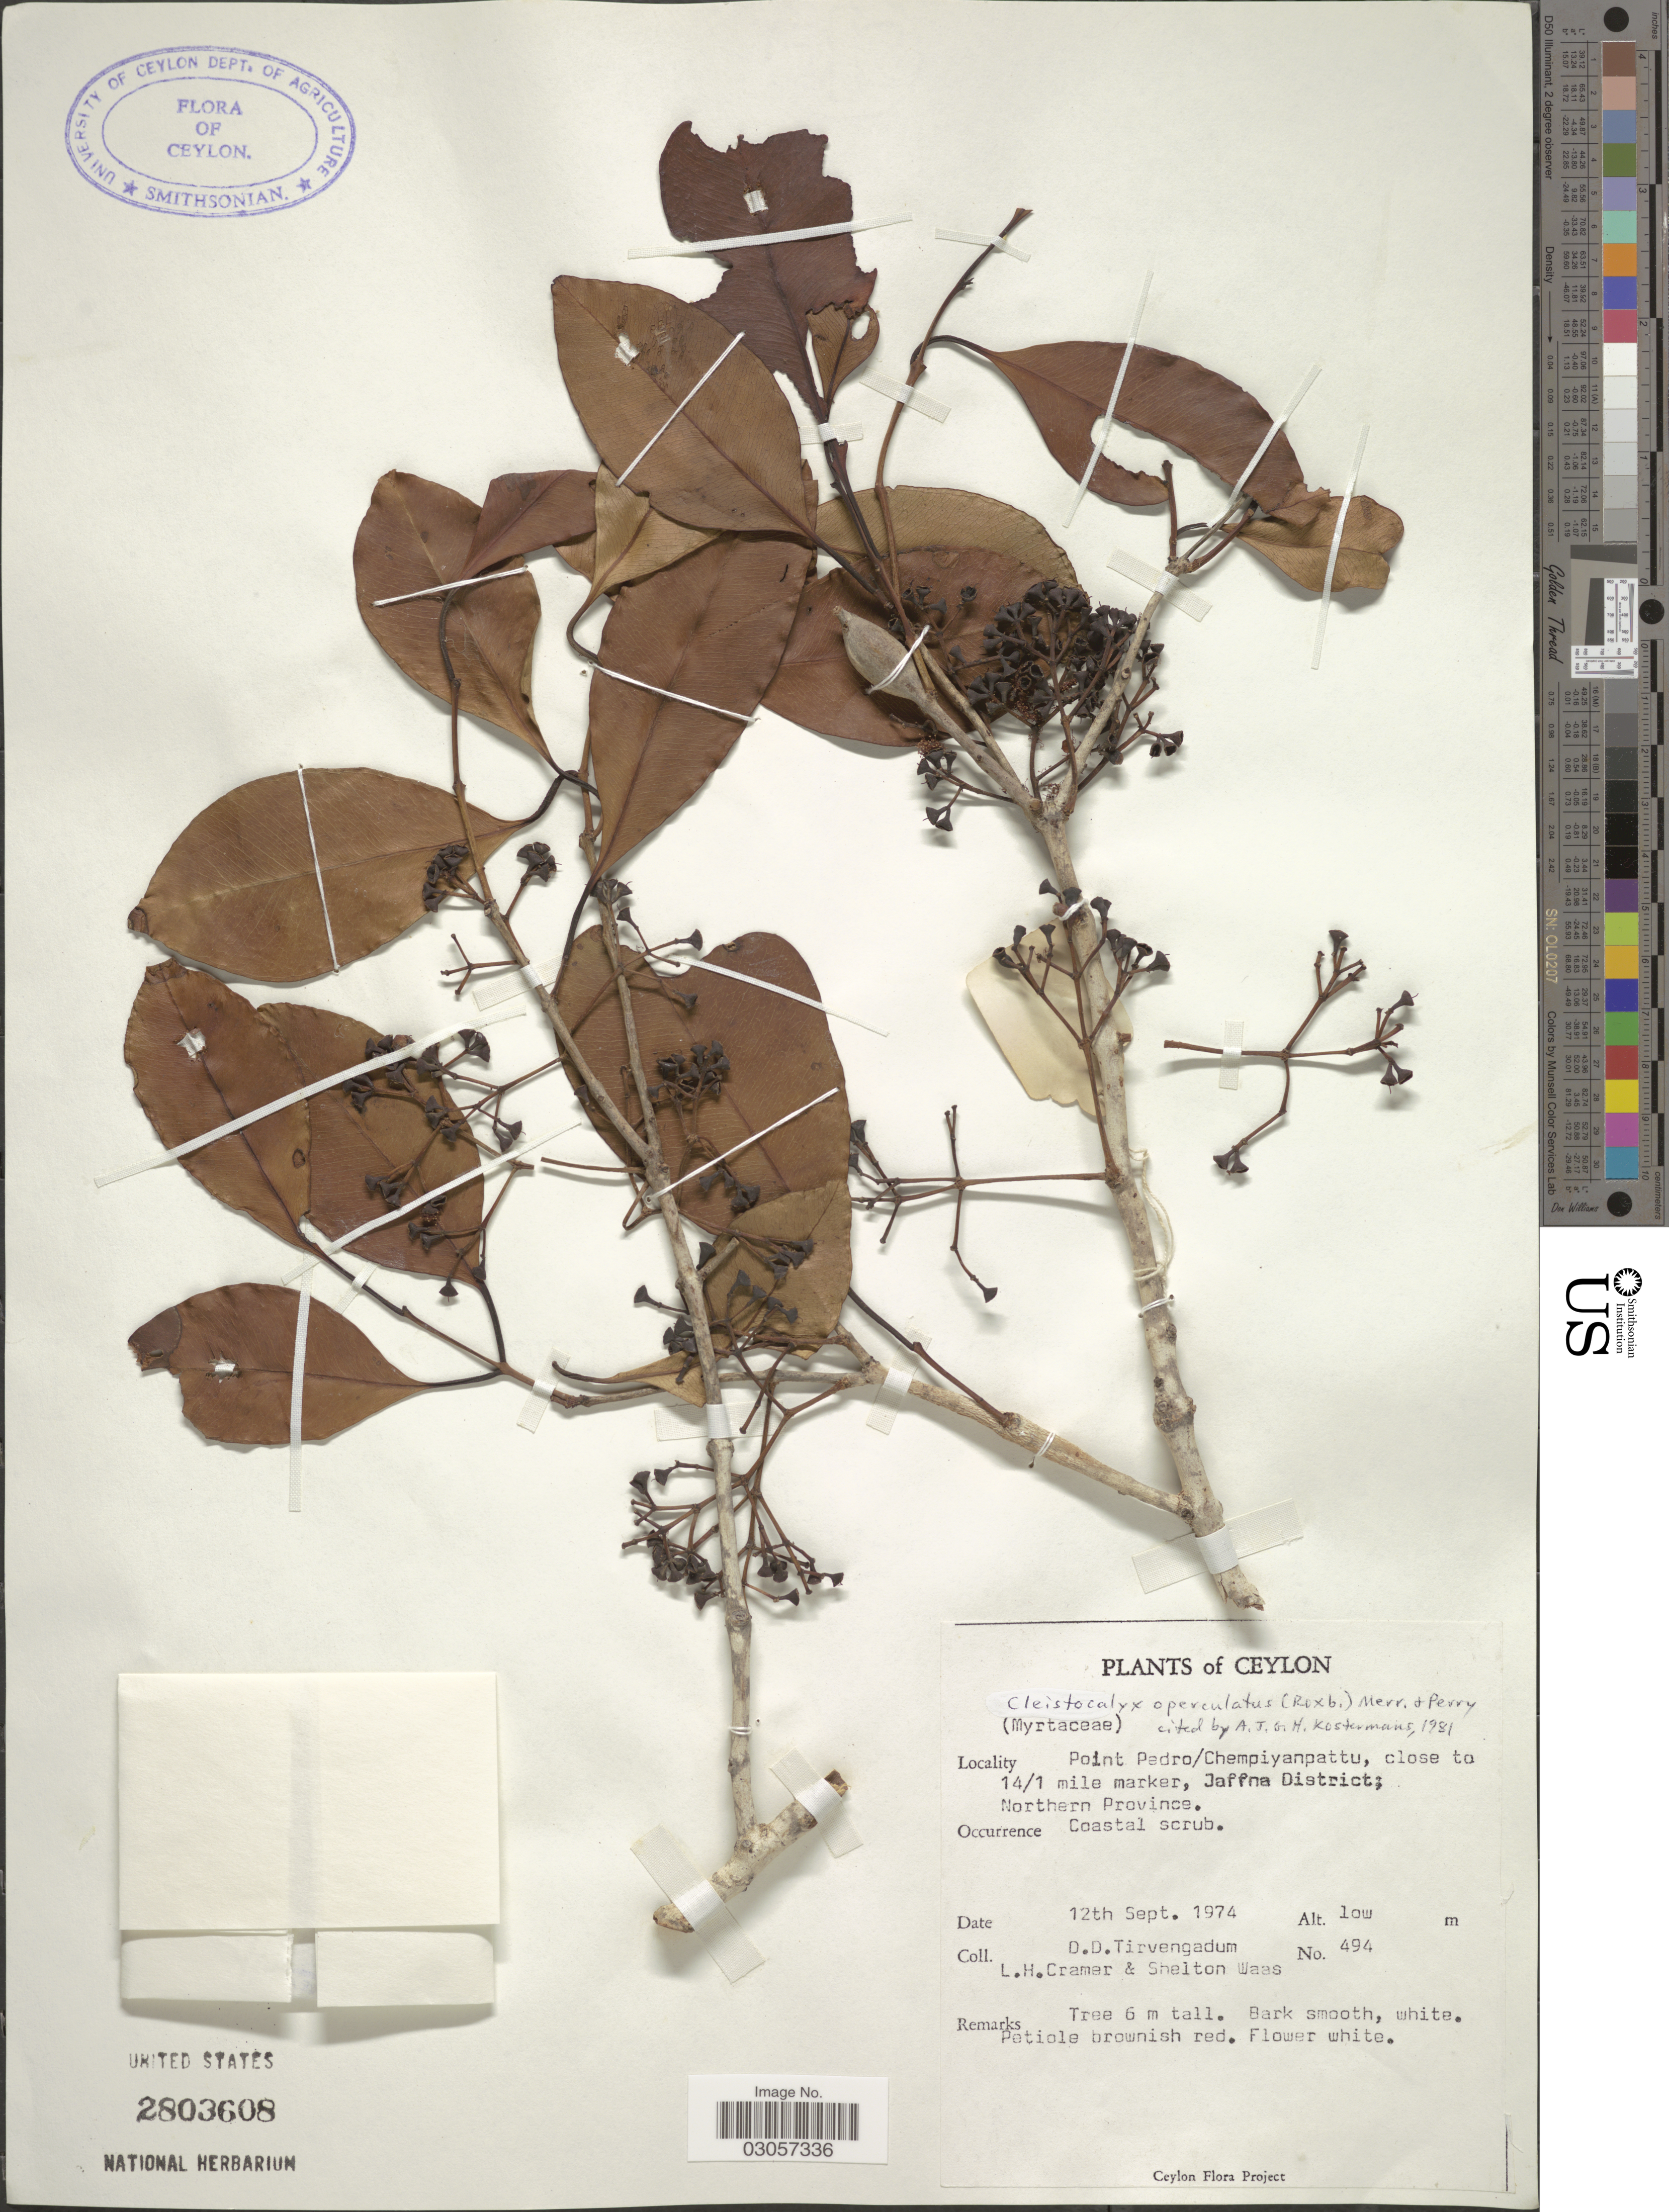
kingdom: Plantae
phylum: Tracheophyta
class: Magnoliopsida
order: Myrtales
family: Myrtaceae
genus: Syzygium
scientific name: Syzygium nervosum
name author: DC.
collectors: D. Tirvengadum, L. H. Cramer & S. Waas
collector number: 494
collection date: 1974-09-12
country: Sri Lanka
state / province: Northern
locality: Ceylon, Point Pedro/Chempiyanpattu, close to 14/1 mile marker, Jaffna District; Northern Province.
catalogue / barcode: US 2803608